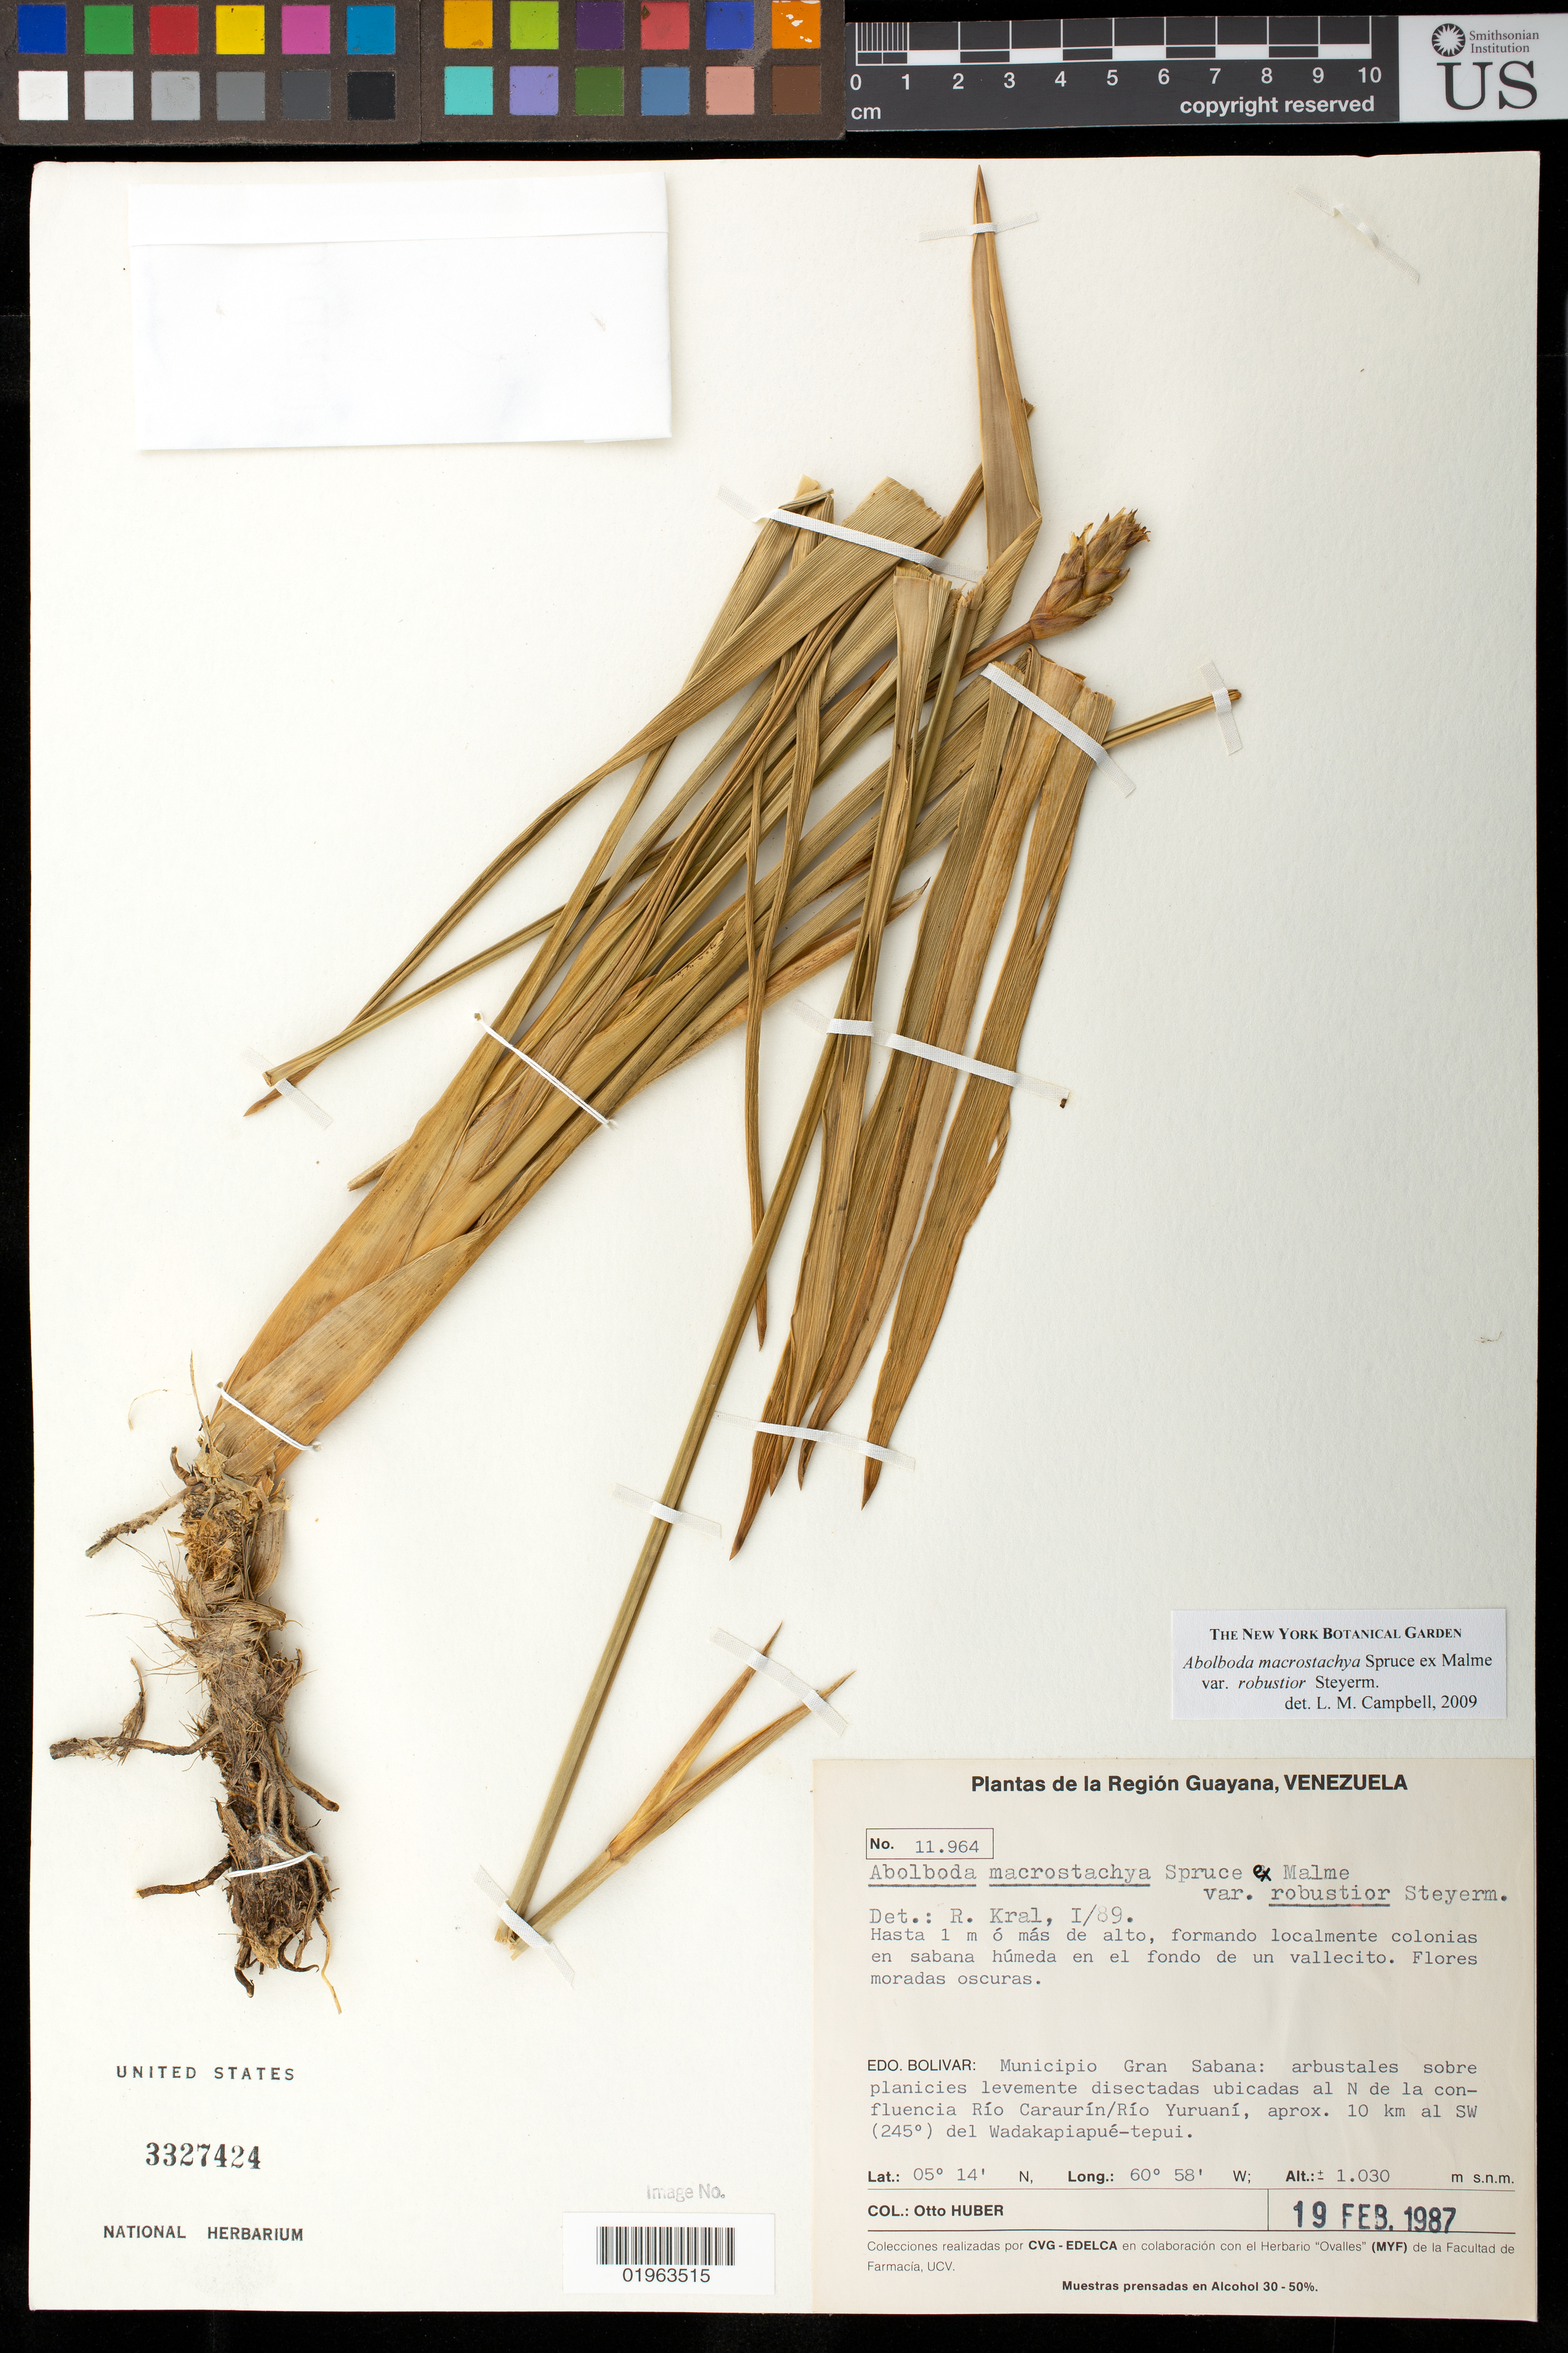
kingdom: Plantae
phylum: Tracheophyta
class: Liliopsida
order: Poales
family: Xyridaceae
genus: Abolboda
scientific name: Abolboda macrostachya var. robustior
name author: Steyerm.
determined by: Campbell, L. M.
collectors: O. Huber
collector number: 11964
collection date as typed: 19-Feb-87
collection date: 1987-02-19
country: Venezuela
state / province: Bolívar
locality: Mun. Gran Sabana, N de la confluencia Río Caruarín/Río Yuruaní, approx. 10 km SW Wadakapiapué-tepuí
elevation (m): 1030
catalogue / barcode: US 3327424